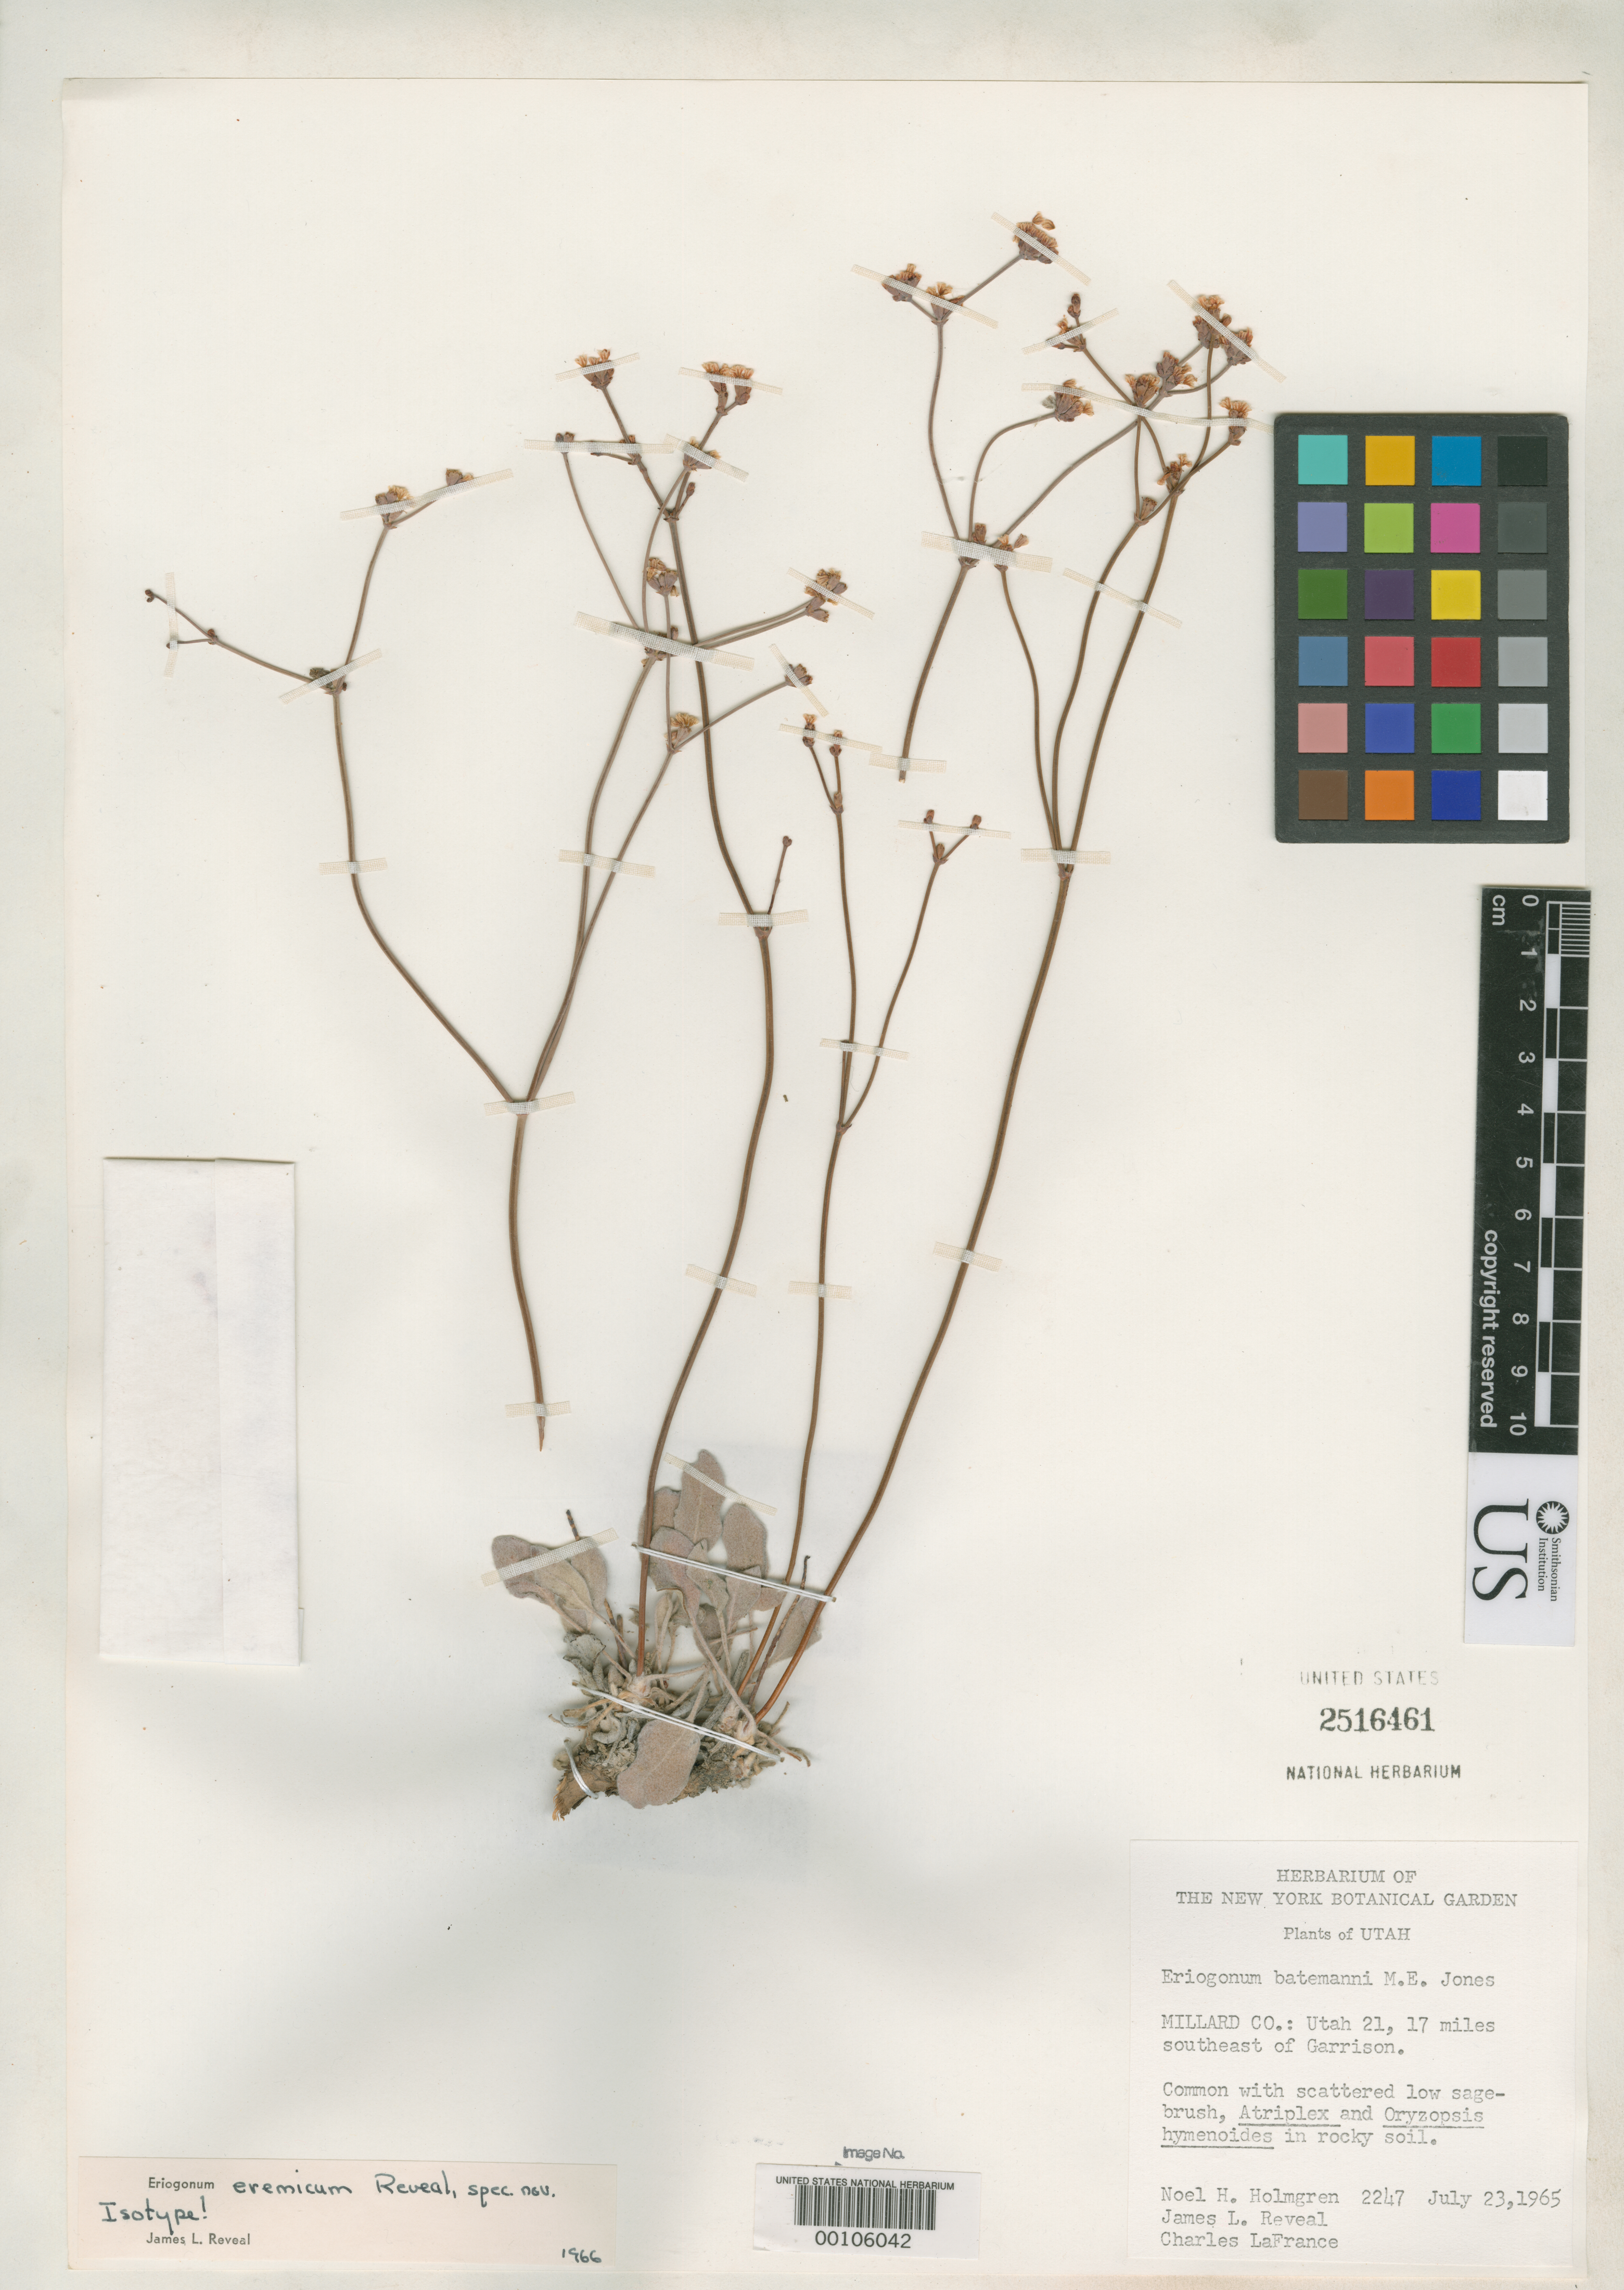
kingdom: Plantae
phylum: Tracheophyta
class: Magnoliopsida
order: Caryophyllales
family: Polygonaceae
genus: Eriogonum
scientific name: Eriogonum eremicum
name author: Reveal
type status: Isotype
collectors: N. H. Holmgren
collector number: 2247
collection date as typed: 23 Jul 1965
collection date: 1965-07-23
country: United States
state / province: Utah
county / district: Millard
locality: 17 mi. SE of Garrison; alt. 5650 ft.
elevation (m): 1722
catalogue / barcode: US 2516461